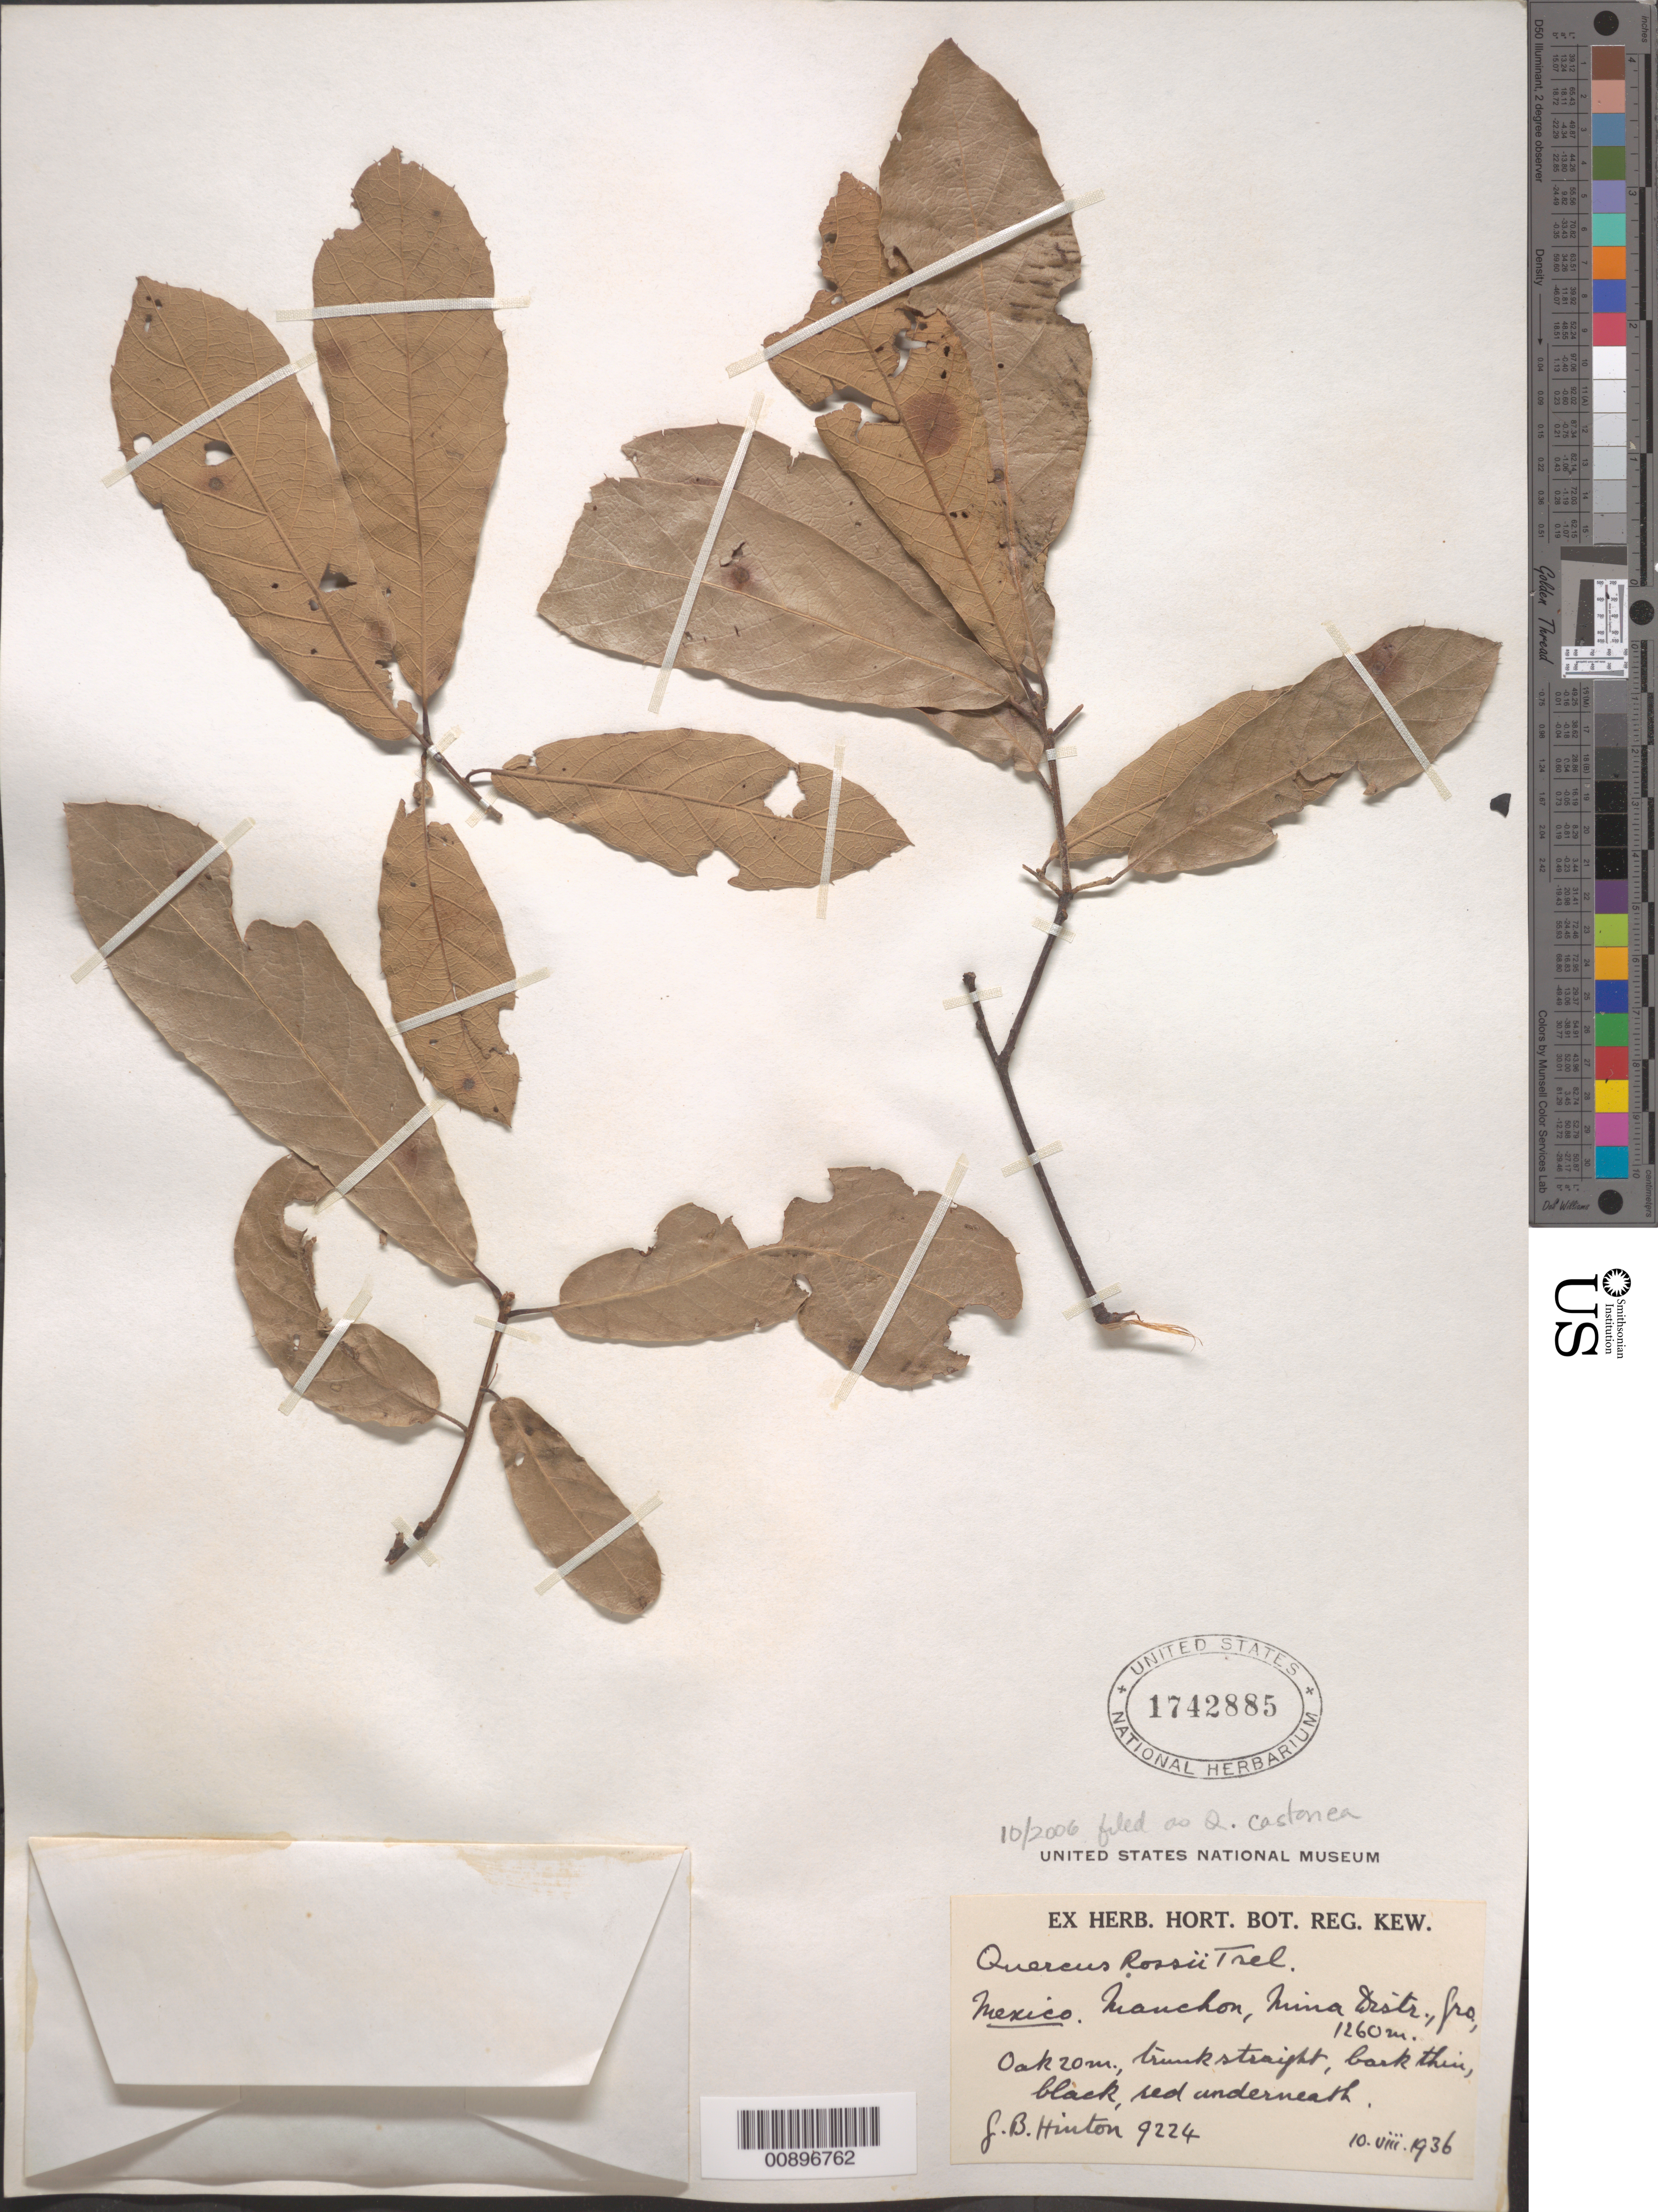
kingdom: Plantae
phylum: Tracheophyta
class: Magnoliopsida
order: Fagales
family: Fagaceae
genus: Quercus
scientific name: Quercus castanea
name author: Née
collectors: G. B. Hinton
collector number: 9224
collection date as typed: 10 Aug 1936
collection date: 1936-08-10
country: Mexico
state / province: Guerrero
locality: Manchon, Mina Distr., Guerrero.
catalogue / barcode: US 1742885